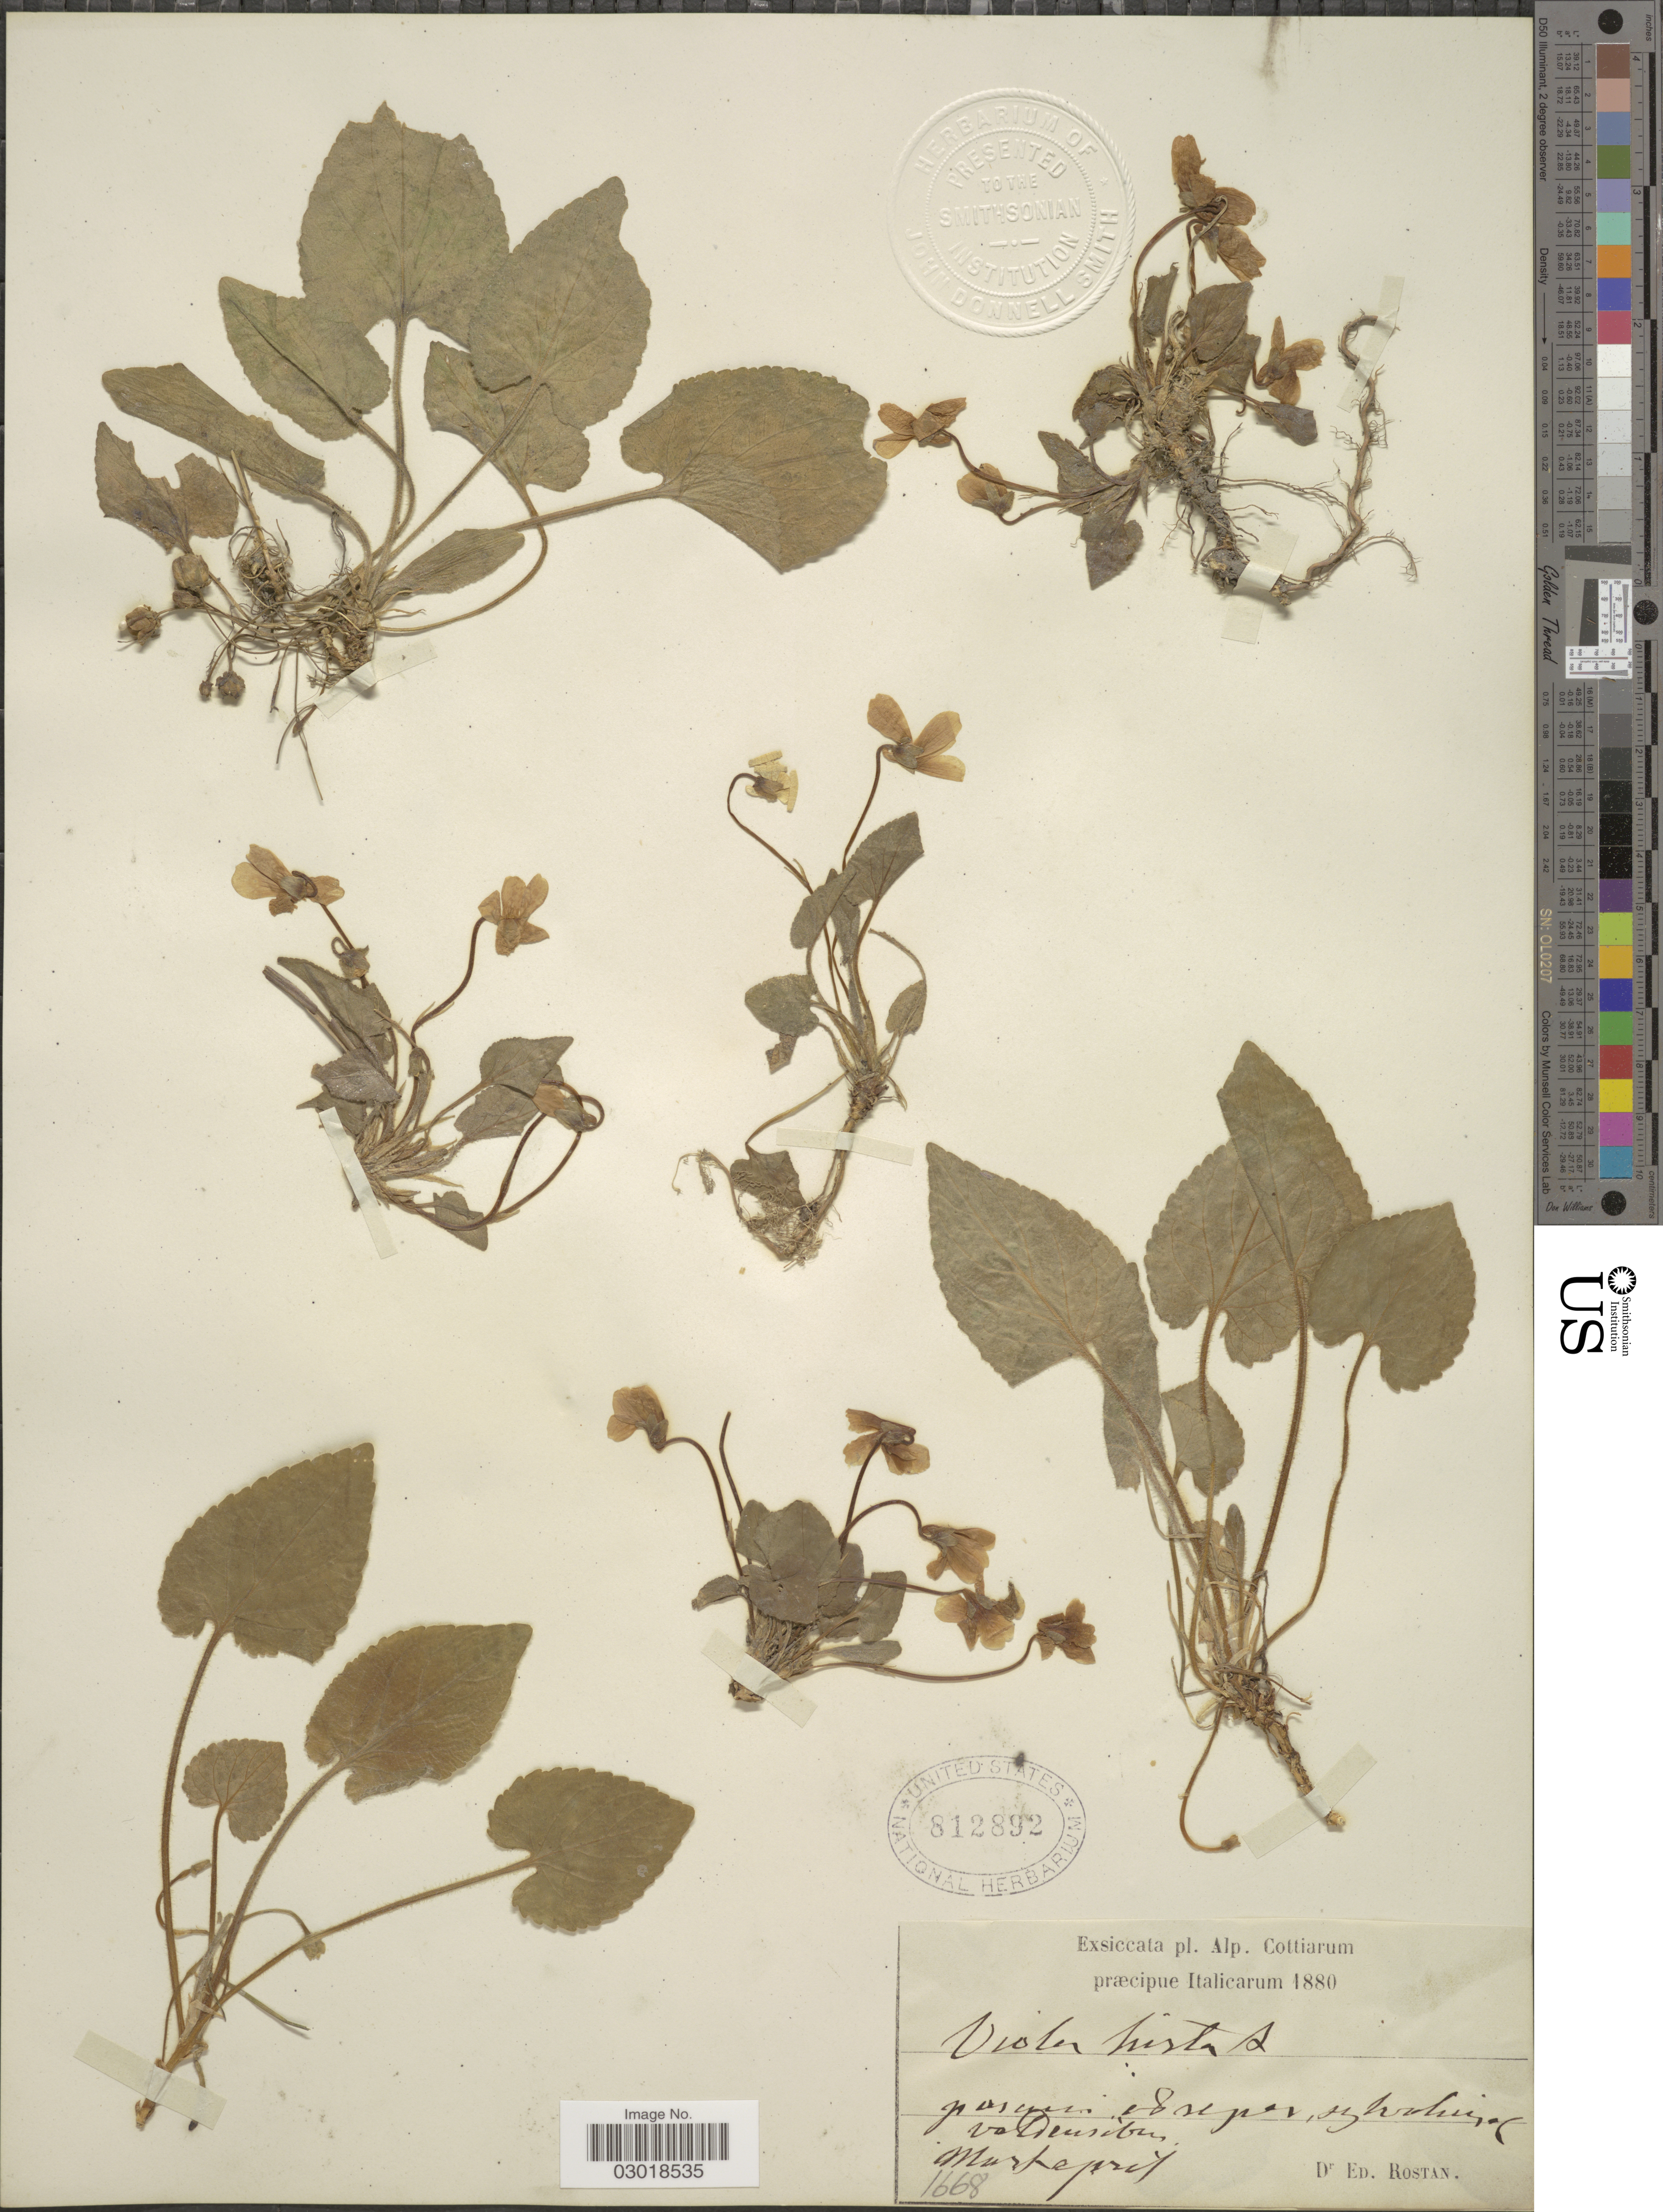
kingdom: Plantae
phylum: Tracheophyta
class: Magnoliopsida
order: Malpighiales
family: Violaceae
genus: Viola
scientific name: Viola hirta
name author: L.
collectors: E. Rostan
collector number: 1668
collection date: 1880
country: Italy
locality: Italicarum. Murpaprit. [unsure placement] [interpreted]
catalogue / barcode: US 812892